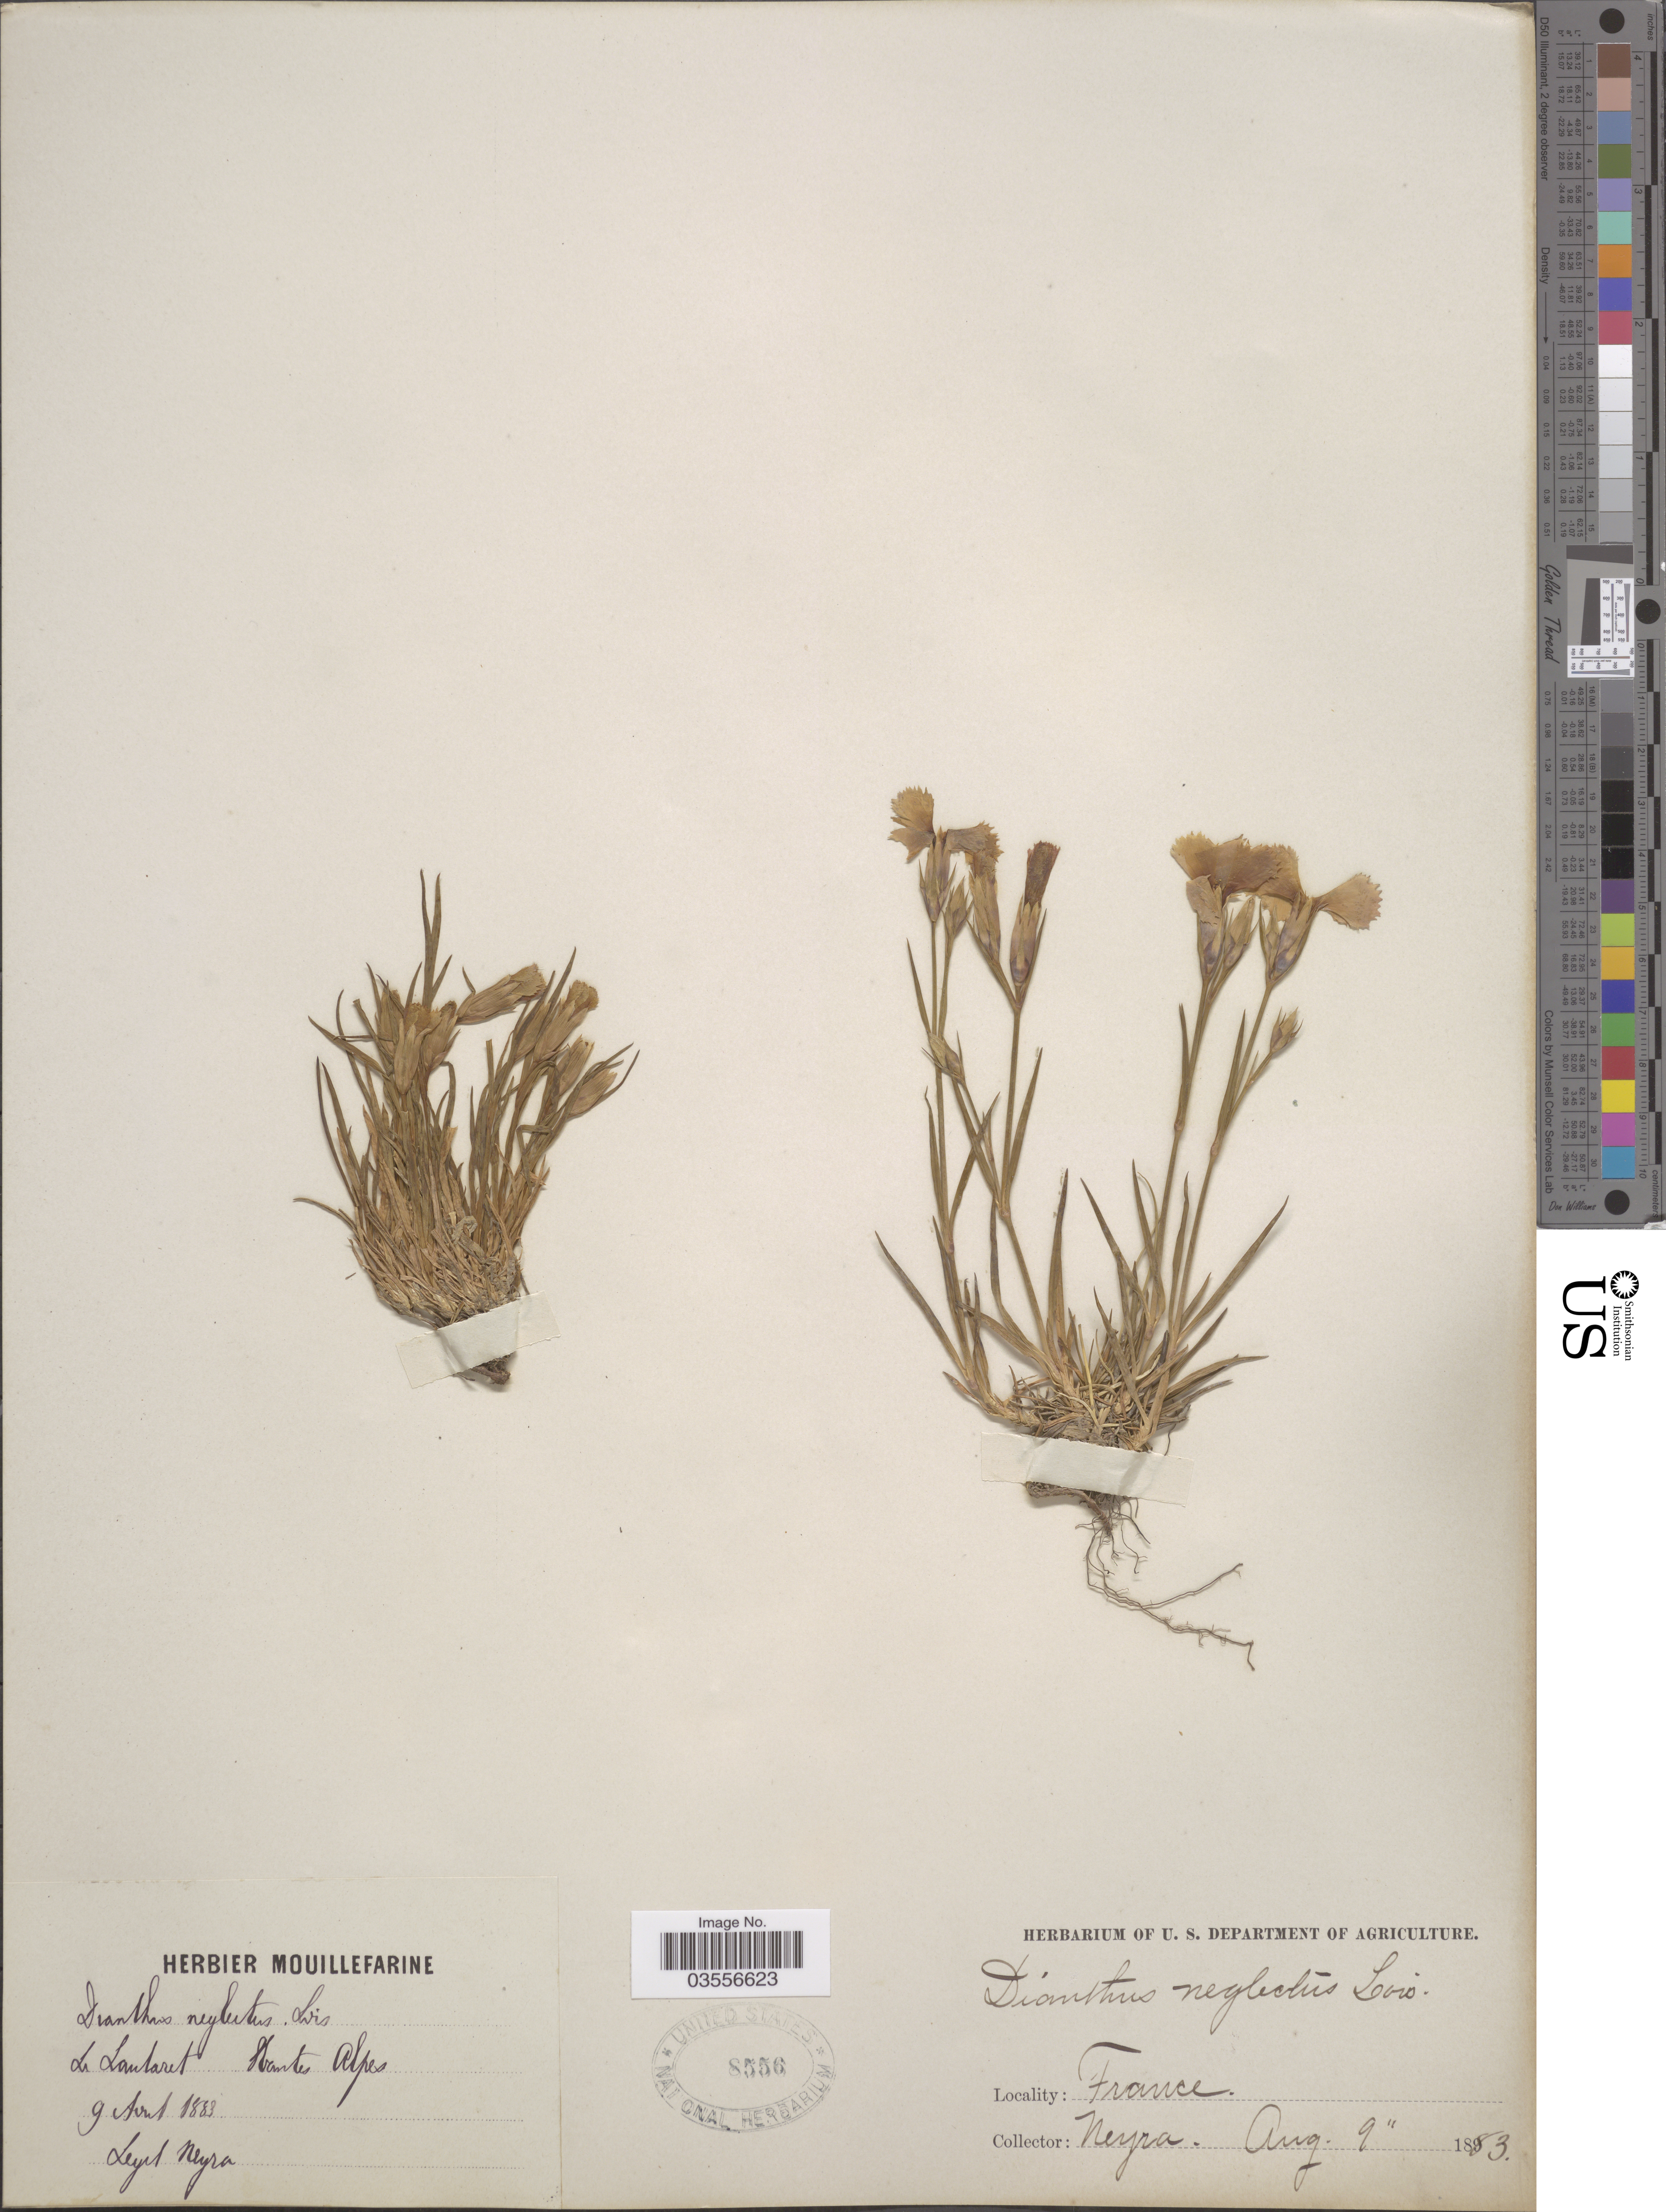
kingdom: Plantae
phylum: Tracheophyta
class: Magnoliopsida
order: Caryophyllales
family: Caryophyllaceae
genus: Dianthus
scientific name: Dianthus neglectus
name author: Loisel.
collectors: Neyra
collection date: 1883-08-09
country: France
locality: La Lautaret Hautes Alpes.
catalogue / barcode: US 8556